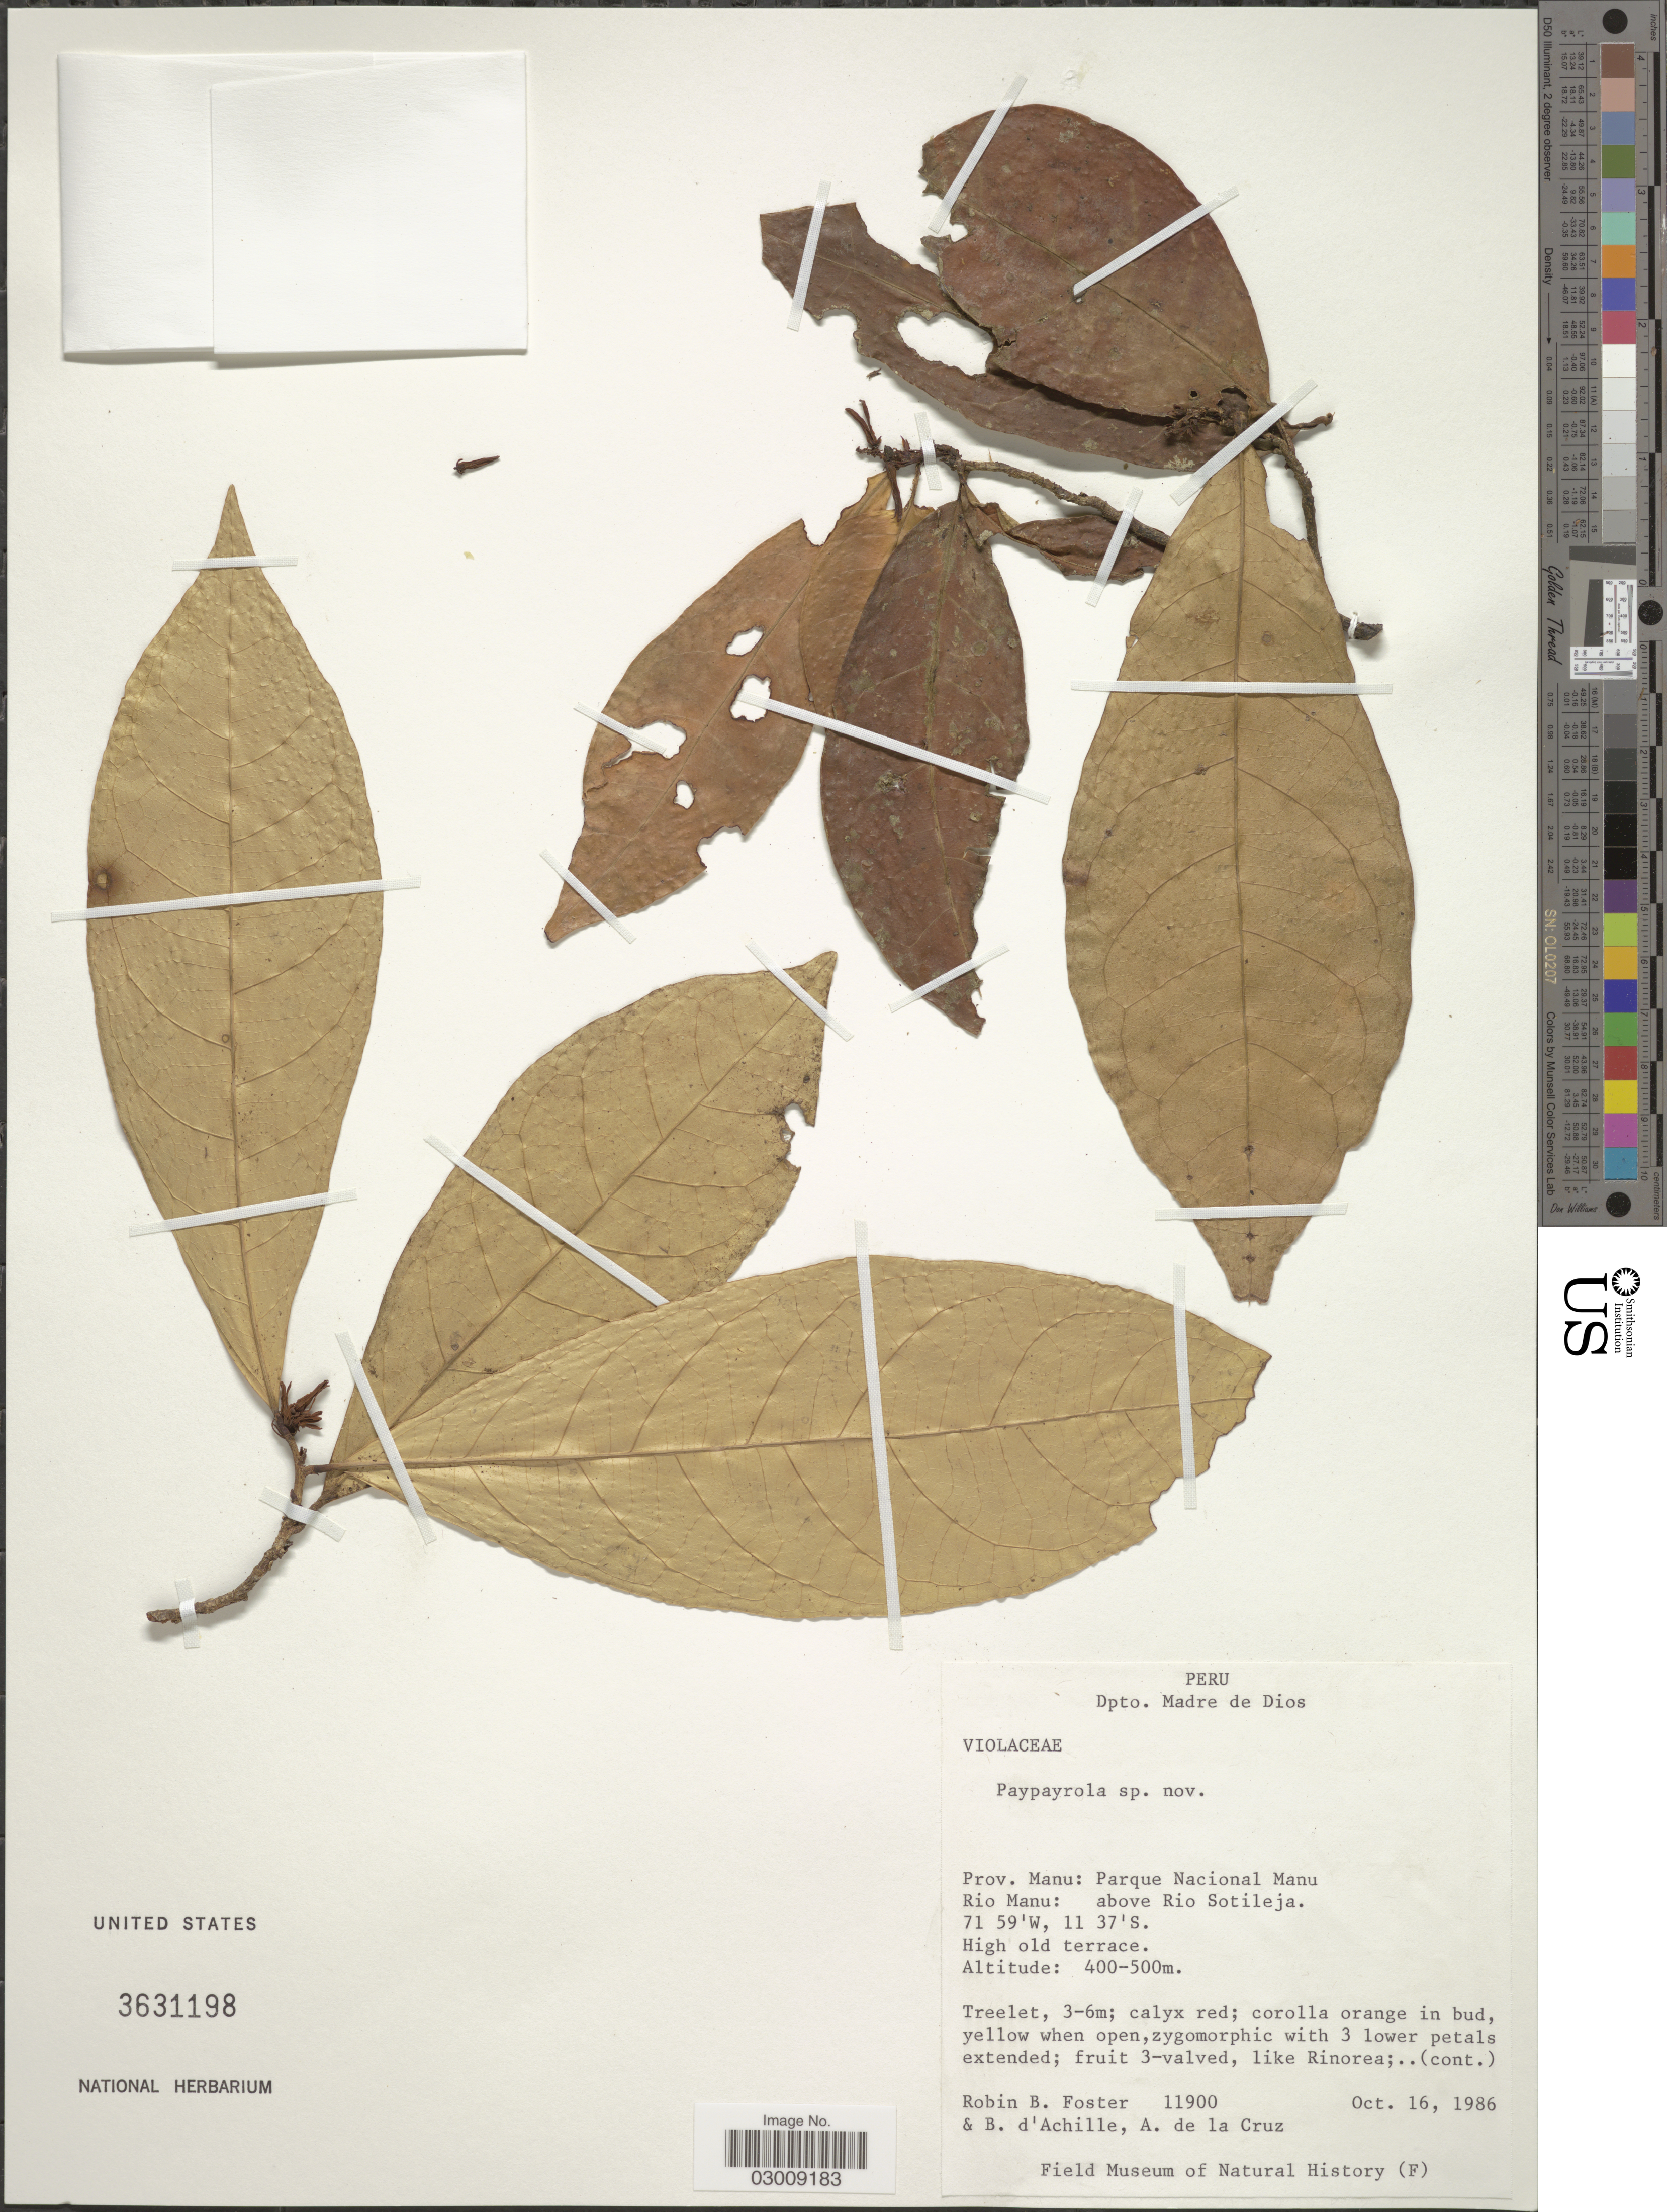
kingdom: Plantae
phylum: Tracheophyta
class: Magnoliopsida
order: Malpighiales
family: Violaceae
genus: Paypayrola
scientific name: Paypayrola sp.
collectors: R. B. Foster, B. d'Achille & A. De la Cruz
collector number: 11900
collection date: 1986-10-16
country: Peru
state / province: Madre de Dios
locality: Dpto. Madre de Dios. Prov. Manu: Parque Nacional Manu. Rio Manu: above Rio Sotileja.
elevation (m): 400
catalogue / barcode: US 3631198